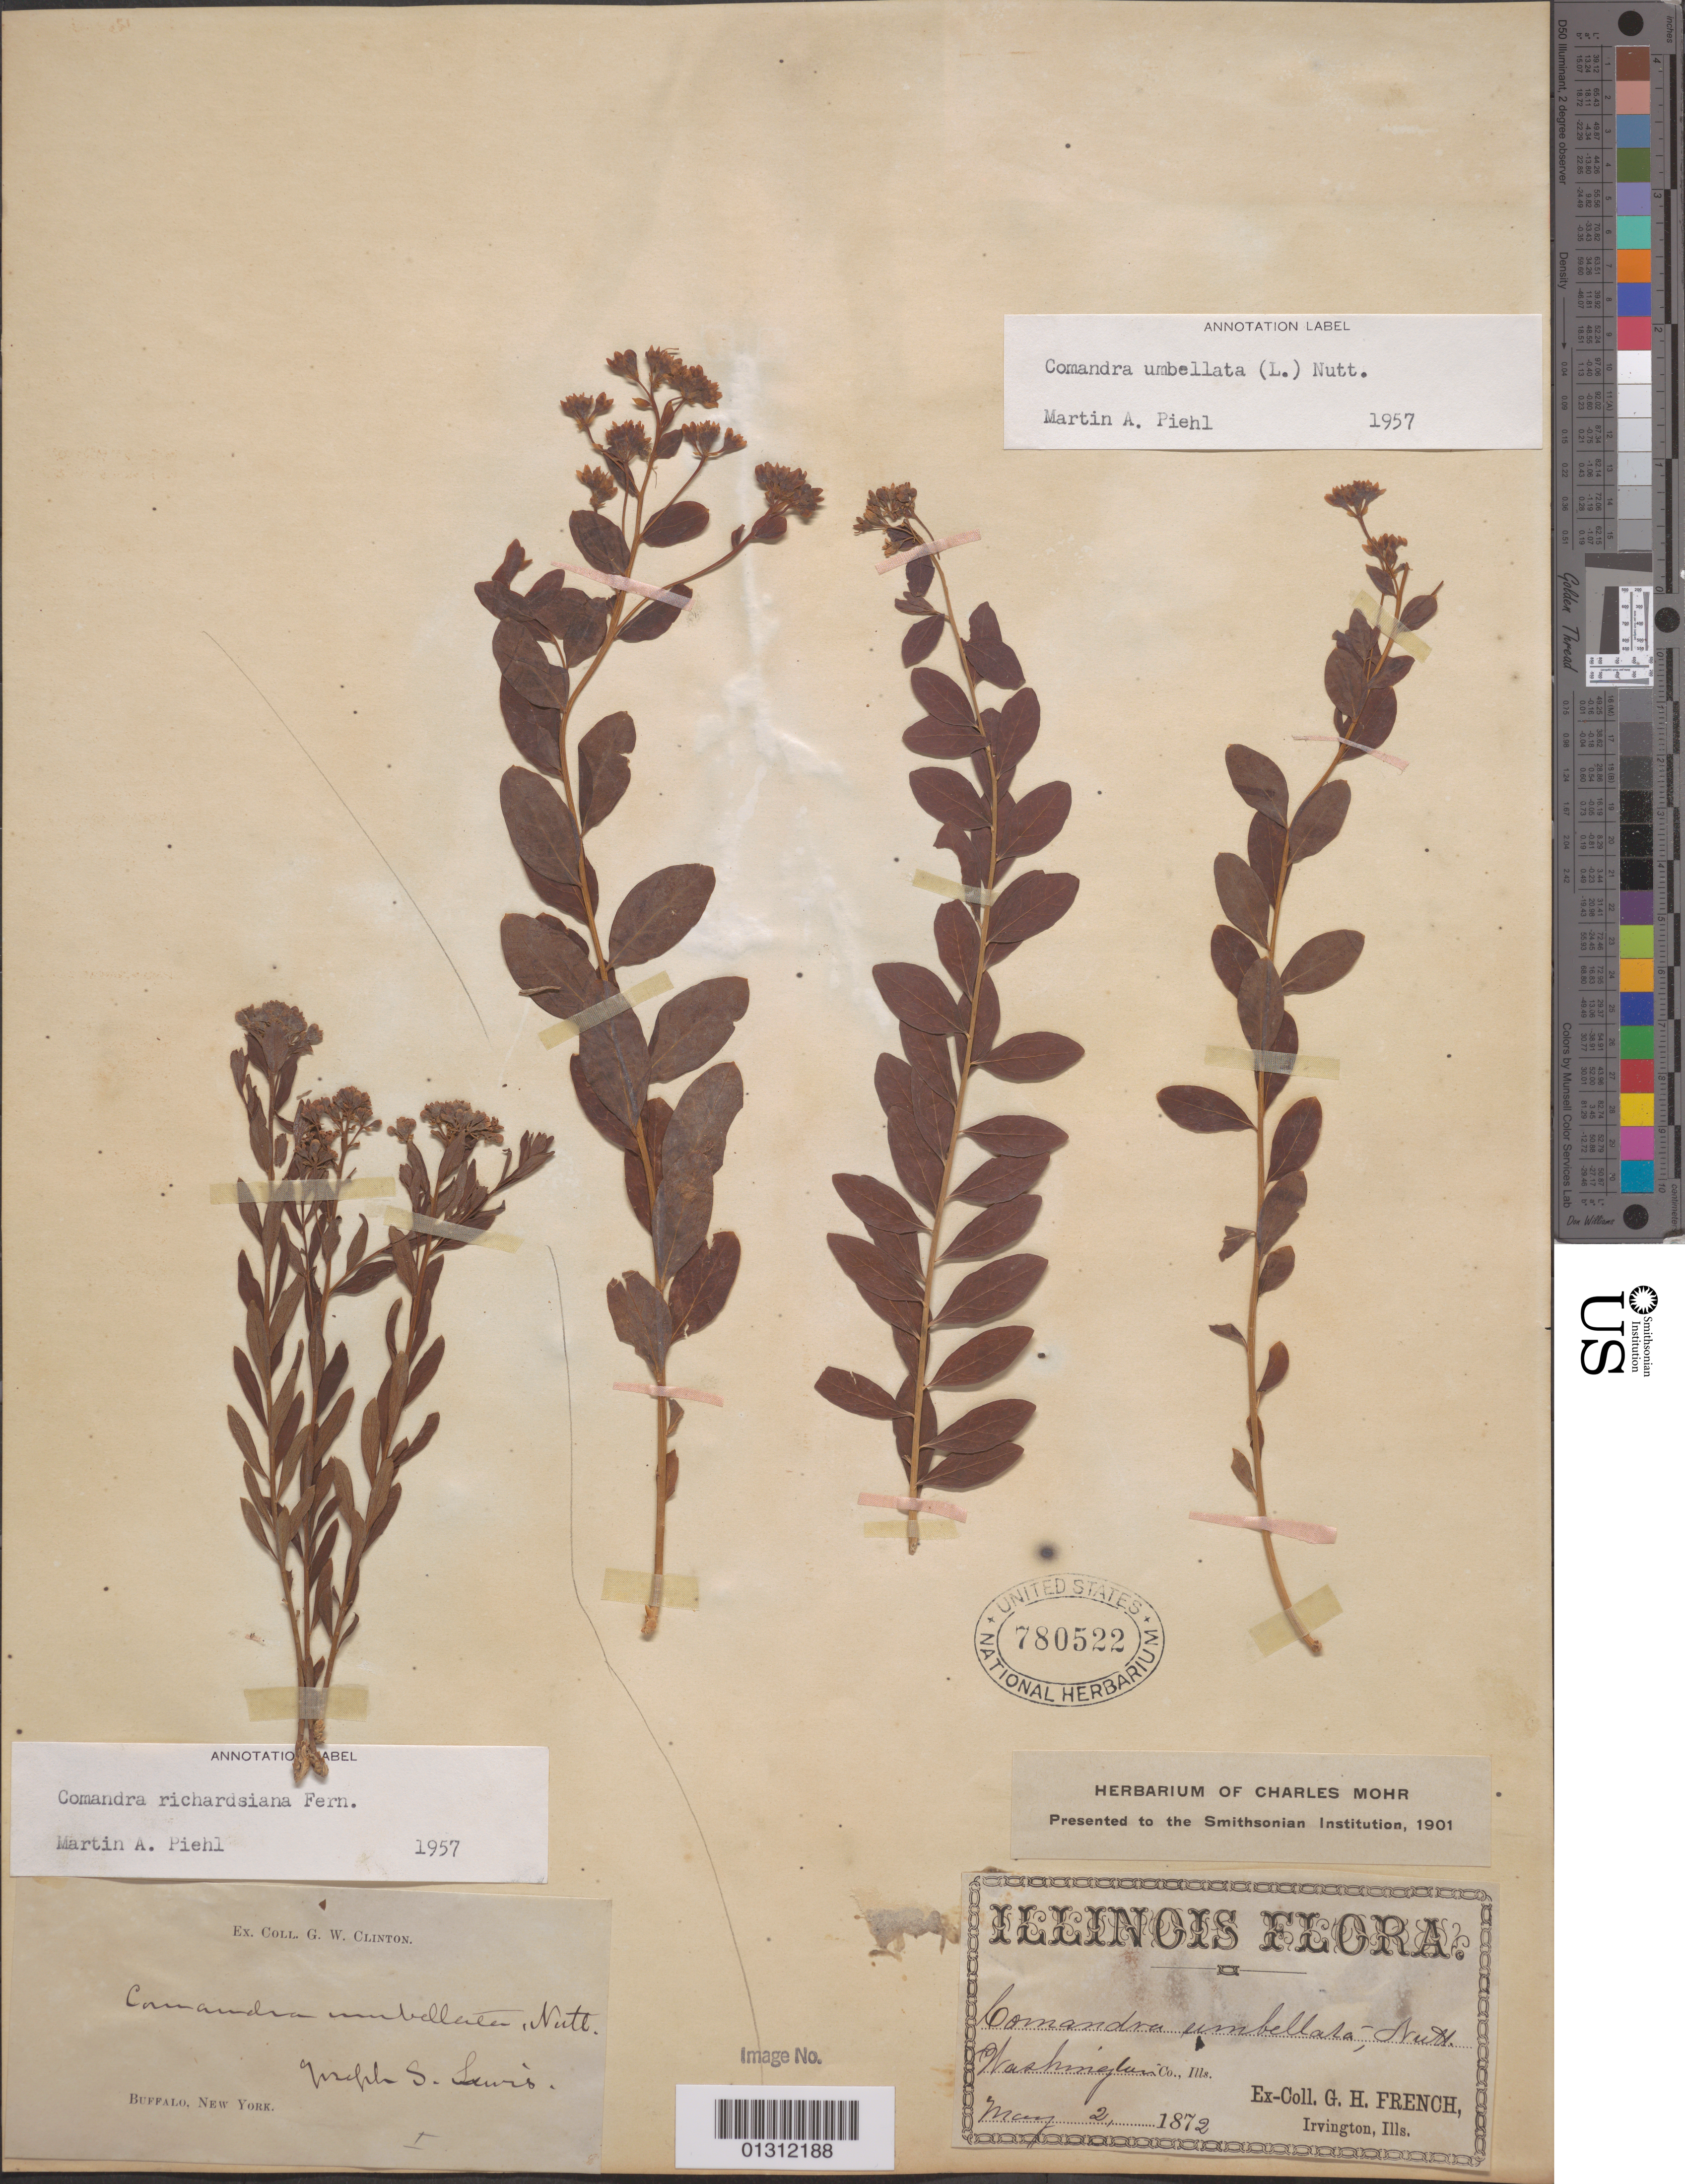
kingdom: Plantae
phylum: Tracheophyta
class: Magnoliopsida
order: Santalales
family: Comandraceae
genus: Comandra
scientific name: Comandra umbellata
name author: (L.) Nutt.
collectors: G. H. French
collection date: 1872-05-02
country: United States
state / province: Illinois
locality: Washington Co.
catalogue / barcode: US 780522-2